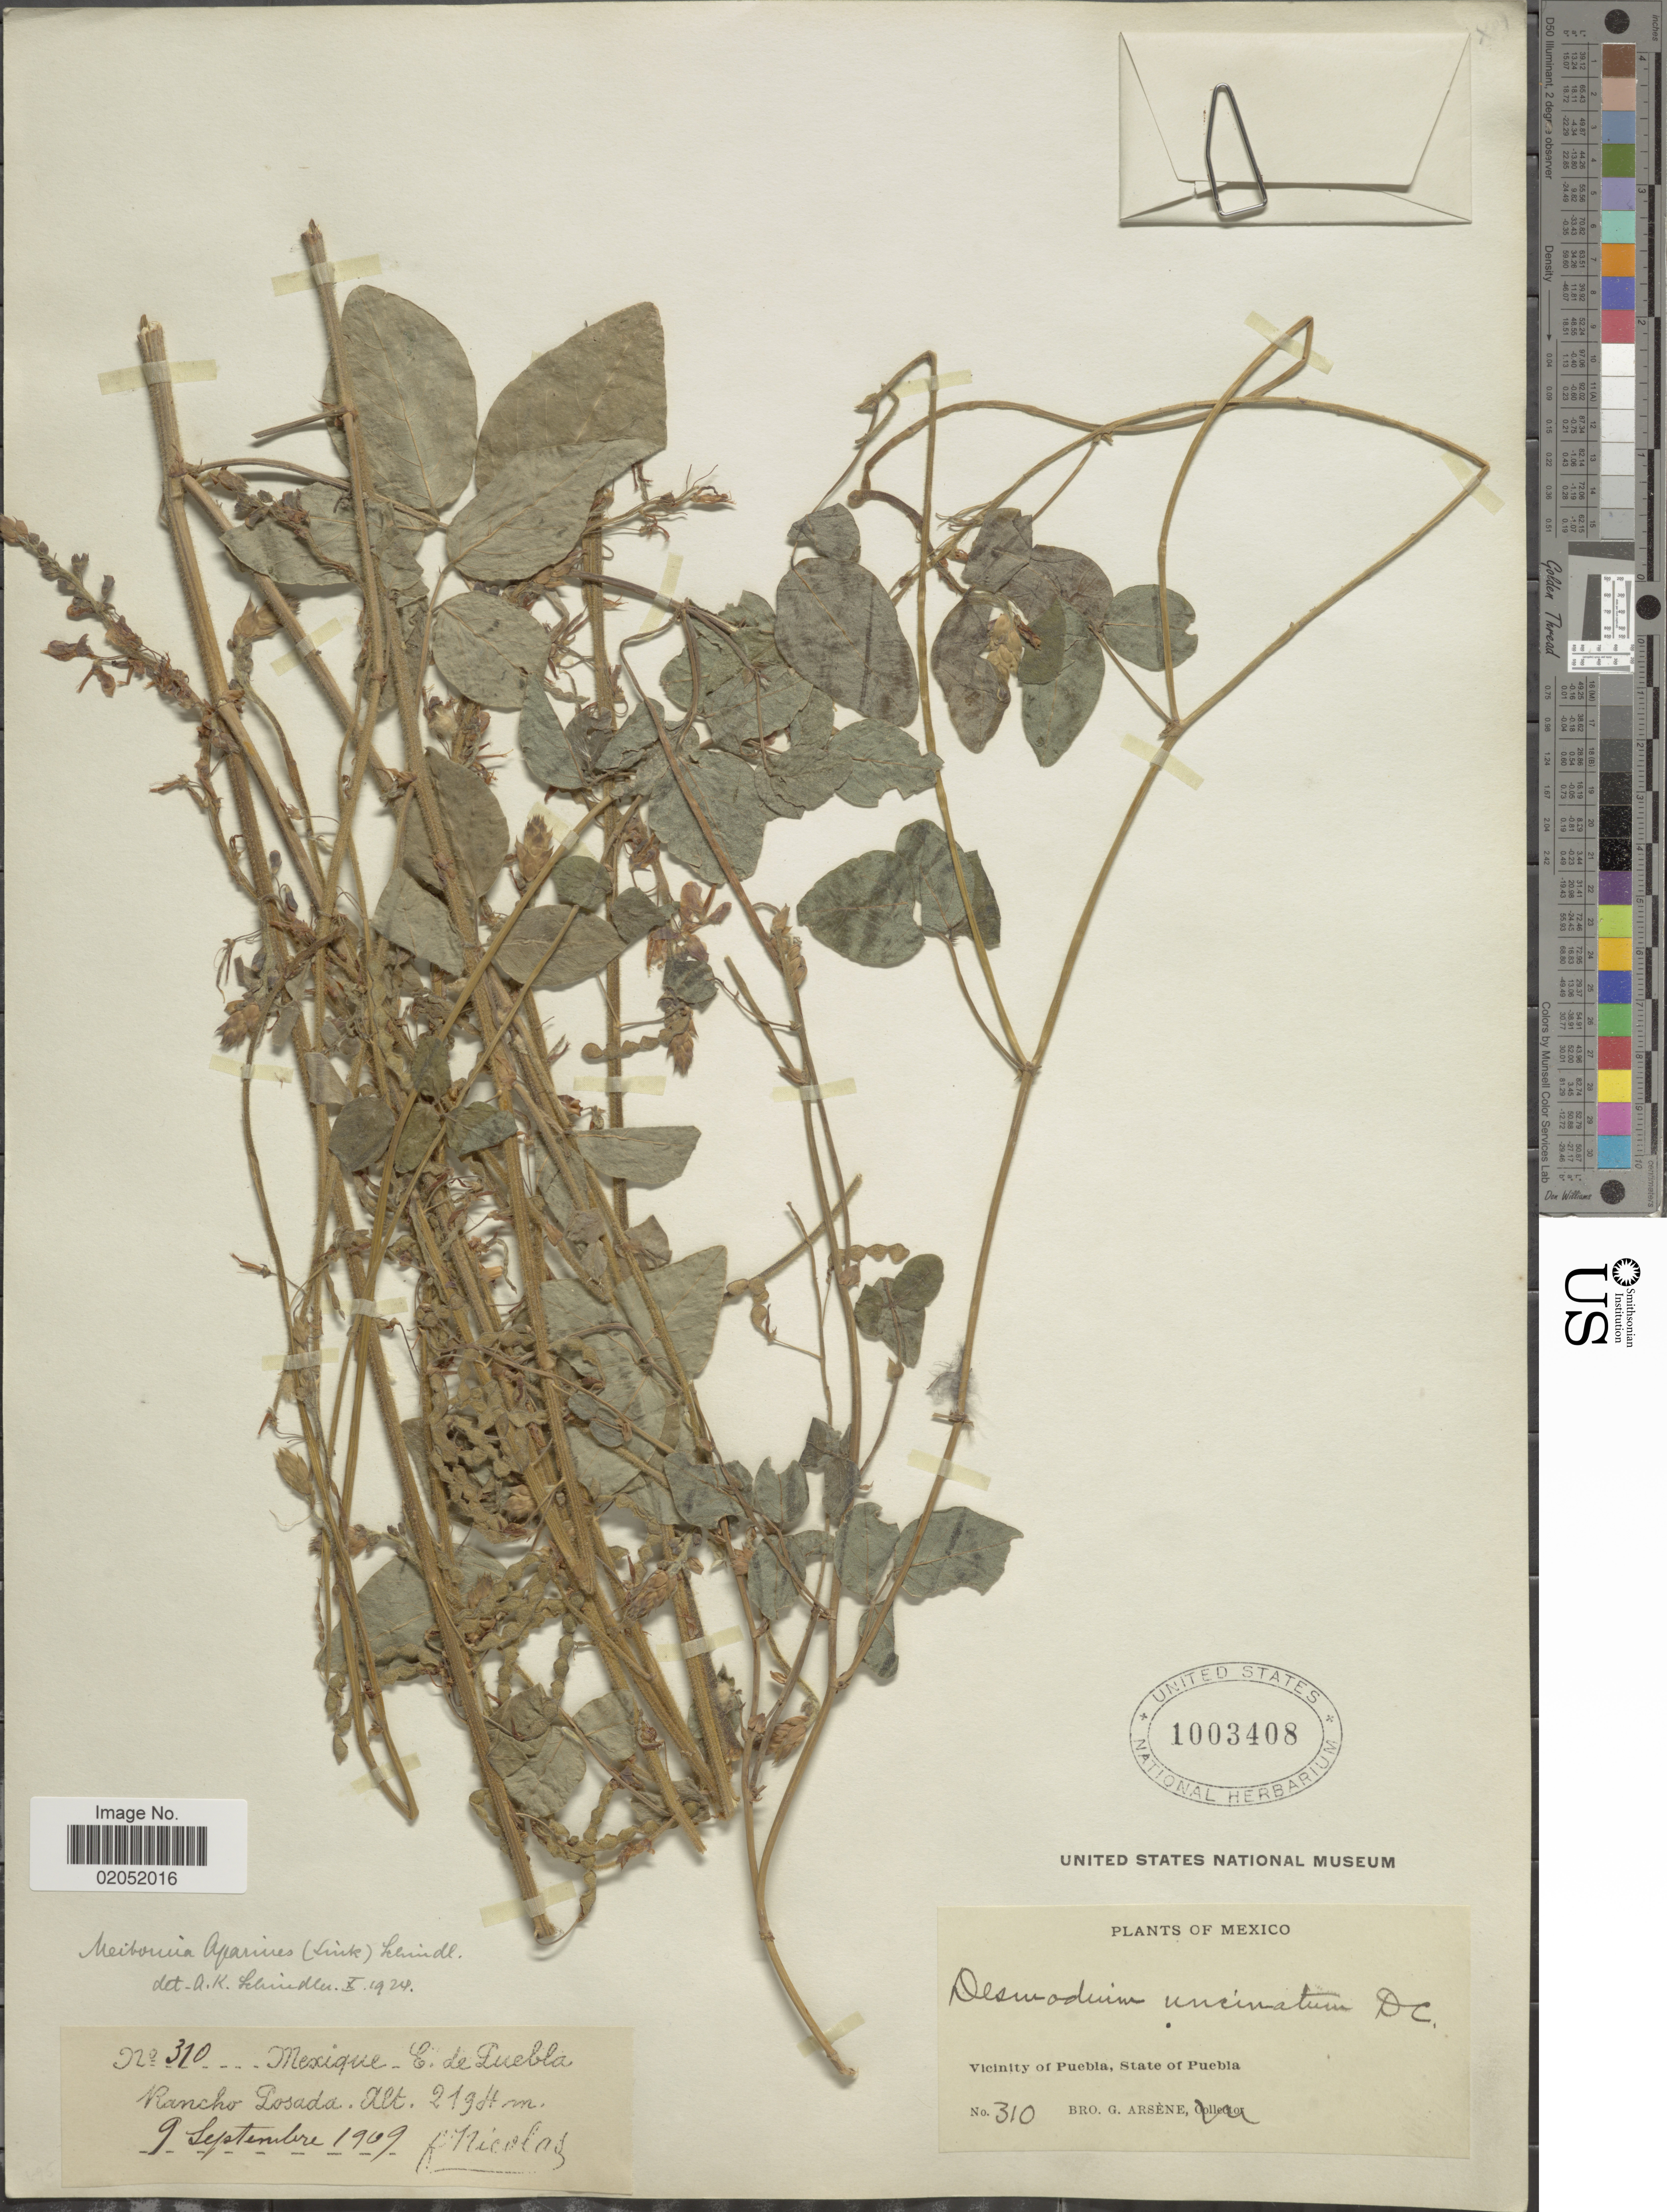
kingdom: Plantae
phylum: Tracheophyta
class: Magnoliopsida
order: Fabales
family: Fabaceae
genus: Desmodium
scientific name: Desmodium aparines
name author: (Link) DC.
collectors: B. Nicolas & Bro. G. Arsène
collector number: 310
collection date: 1909-09-09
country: Mexico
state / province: Puebla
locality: E. de Puebla, State of Puebla, Rancho Posada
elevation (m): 2194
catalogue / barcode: US 1003408